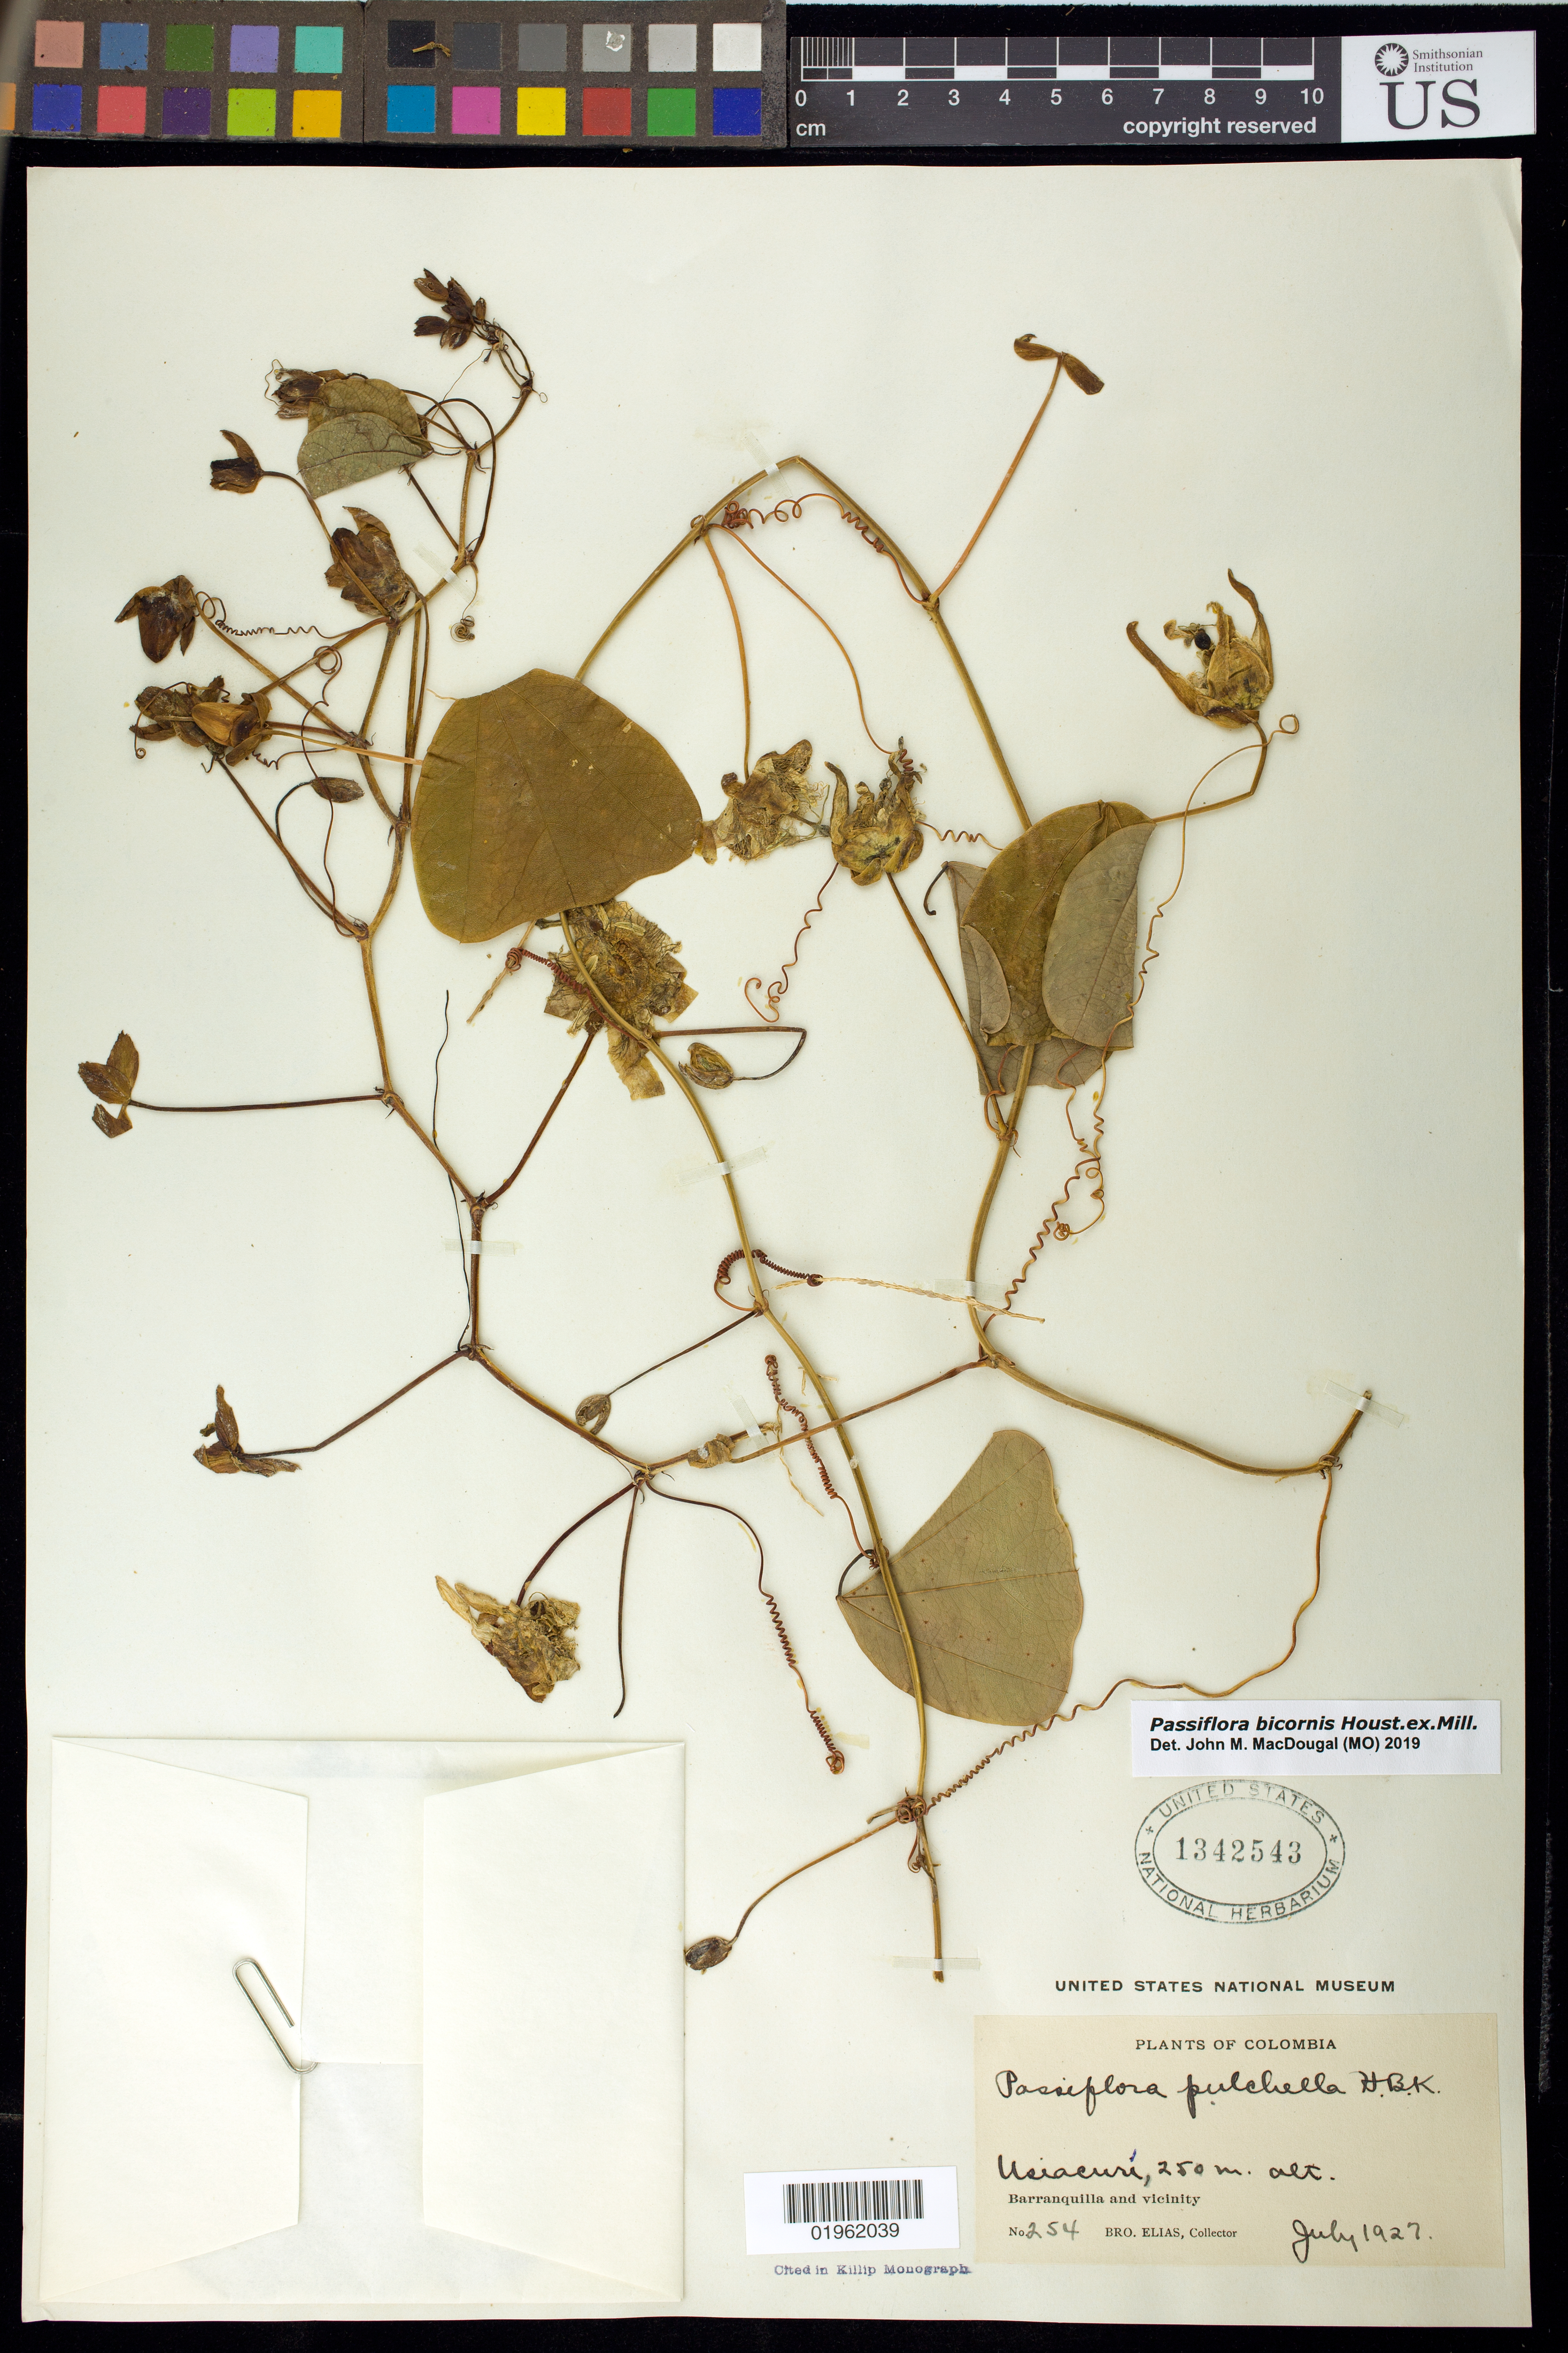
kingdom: Plantae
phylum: Tracheophyta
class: Magnoliopsida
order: Malpighiales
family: Passifloraceae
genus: Passiflora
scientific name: Passiflora bicornis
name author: Houst. ex Mill.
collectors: Bro. Elias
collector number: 254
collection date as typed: Jul 1927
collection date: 1927-07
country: Colombia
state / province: Atlántico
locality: Barranquilla and vicinity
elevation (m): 250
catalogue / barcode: US 1342543